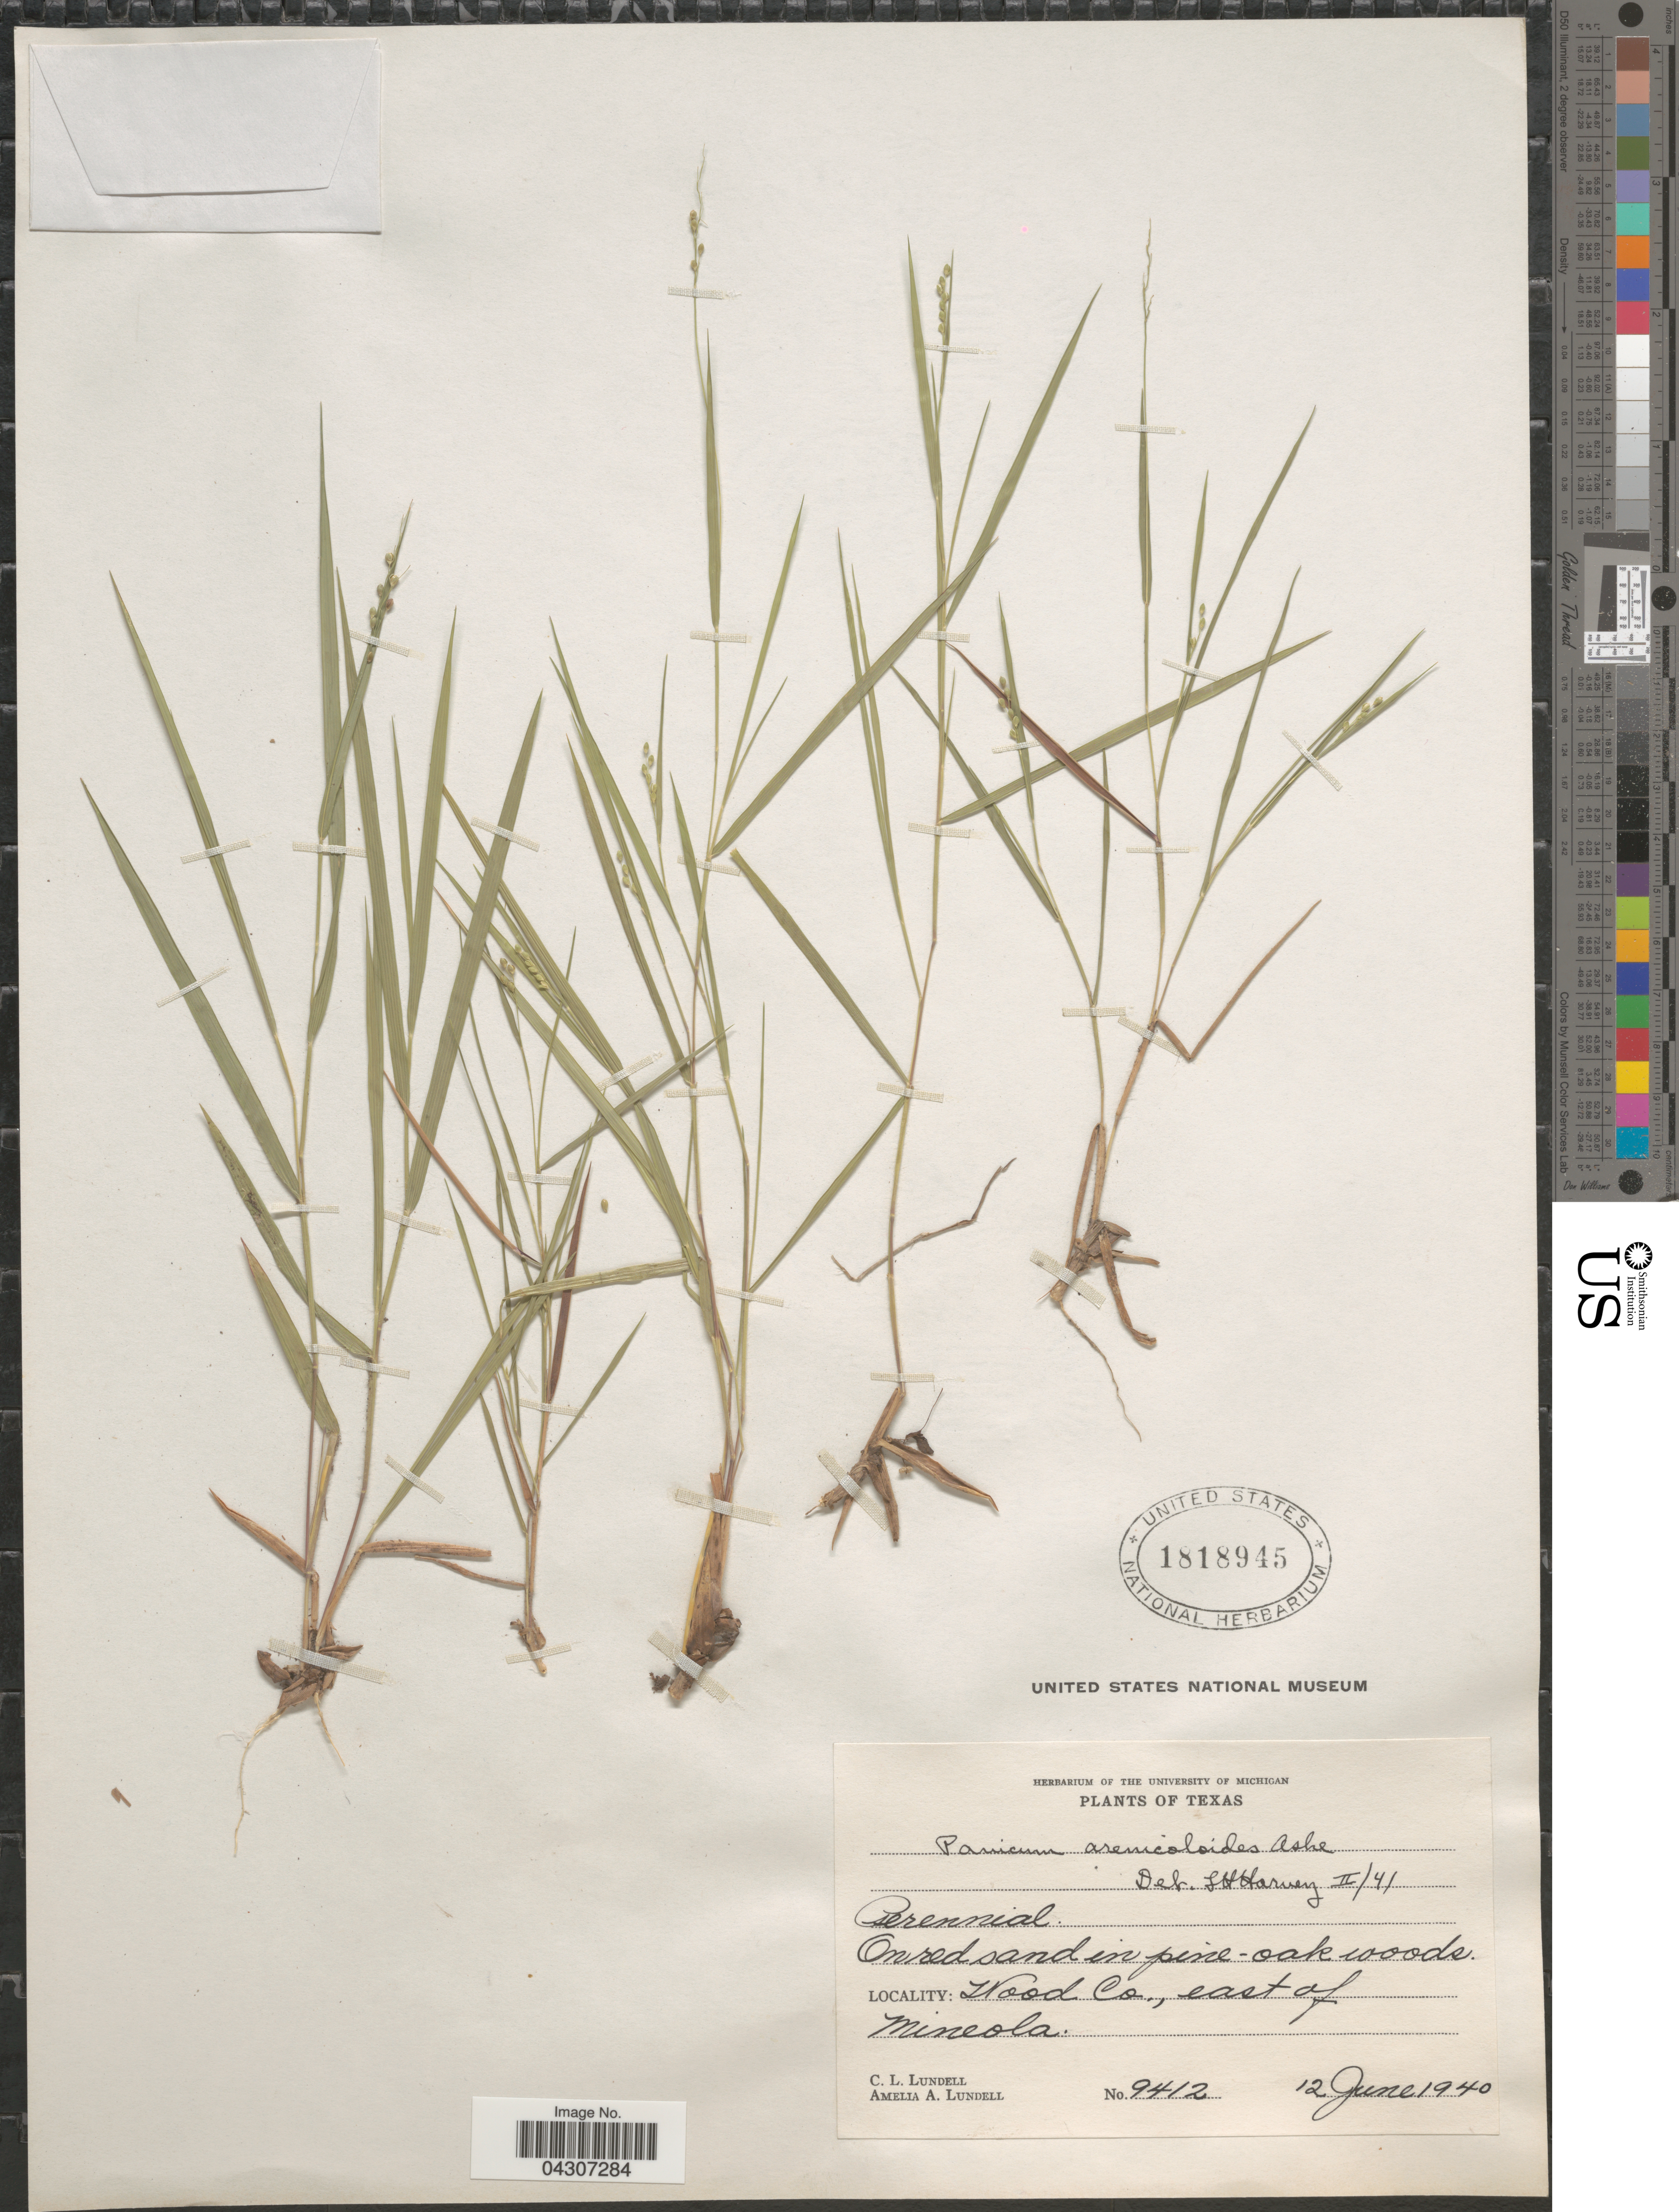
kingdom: Plantae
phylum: Tracheophyta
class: Liliopsida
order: Poales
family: Poaceae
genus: Dichanthelium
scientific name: Dichanthelium aciculare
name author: (Desv. ex Poir.) Gould & C.A. Clark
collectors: C. L. Lundell & A. A. Lundell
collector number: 9412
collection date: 1940-06-12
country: United States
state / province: Texas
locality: Wood Co., east of Mineola.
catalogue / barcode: US 1818945